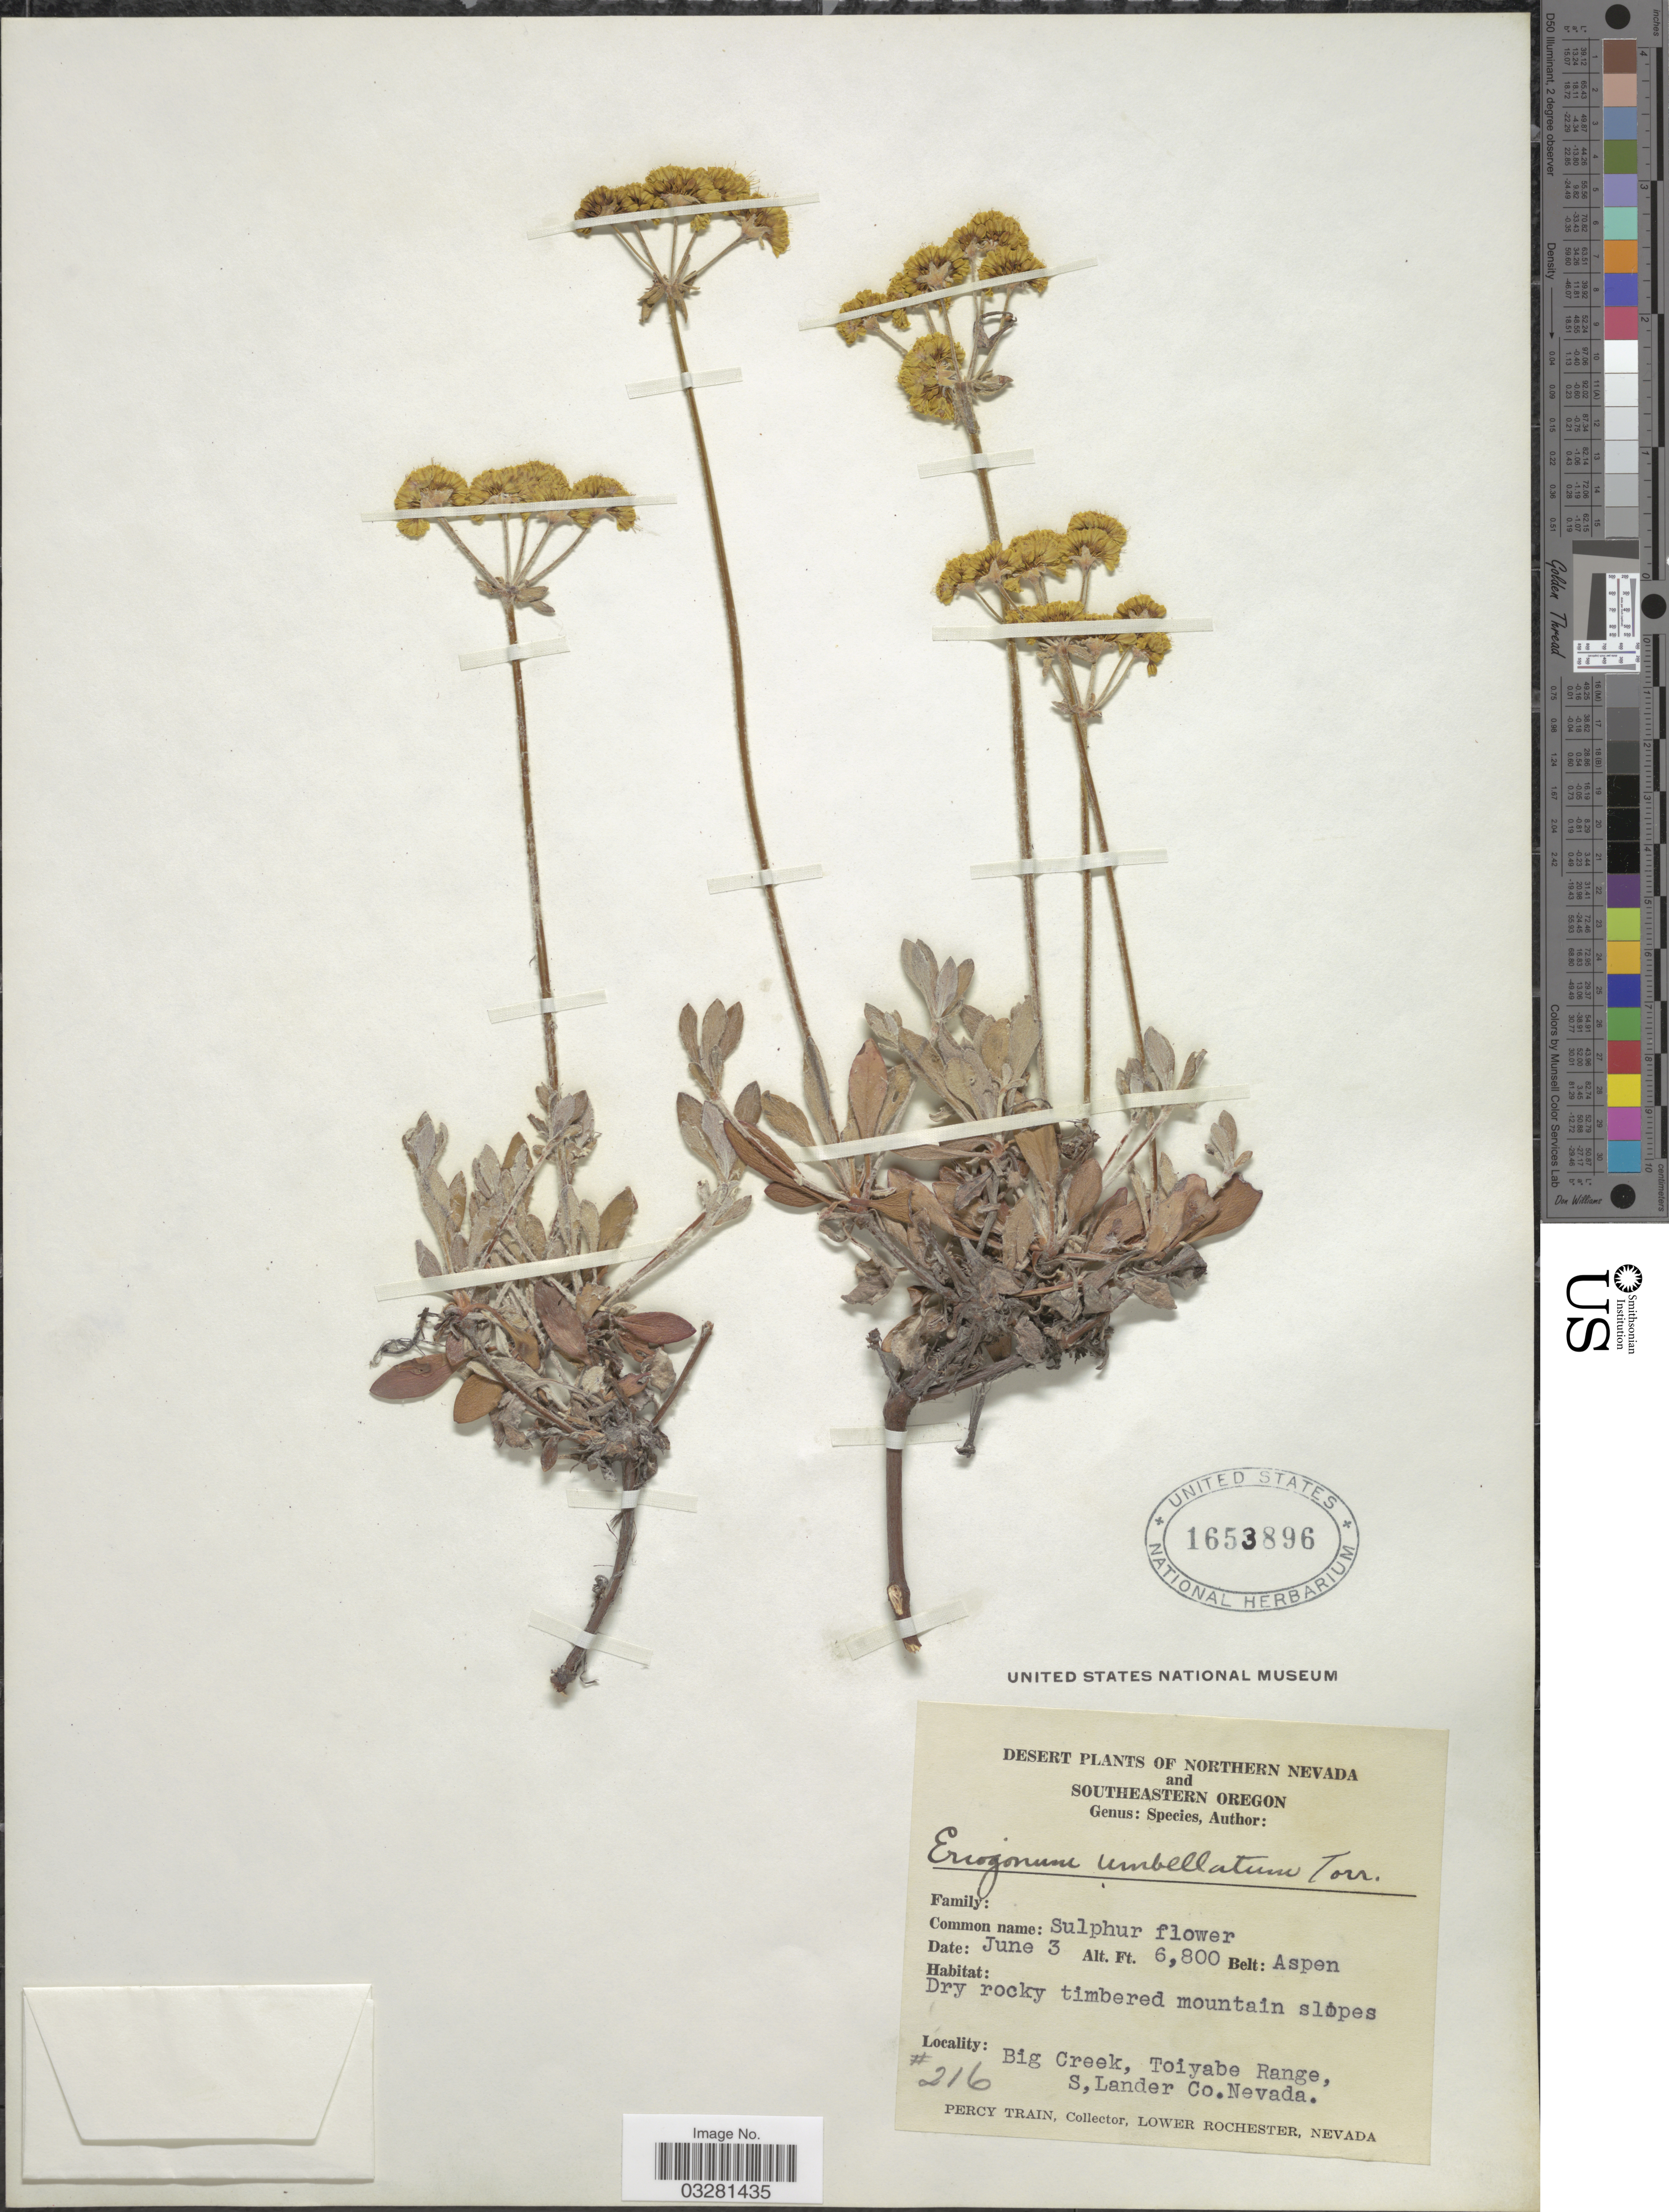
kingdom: Plantae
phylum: Tracheophyta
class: Magnoliopsida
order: Caryophyllales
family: Polygonaceae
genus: Eriogonum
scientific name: Eriogonum biumbellatum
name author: Rydb.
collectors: P. Train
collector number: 216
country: United States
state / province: Nevada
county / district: Lander Co.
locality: Big Creek, Toiyabe Range, S, Lander Co.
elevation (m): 2073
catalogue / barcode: US 1653896